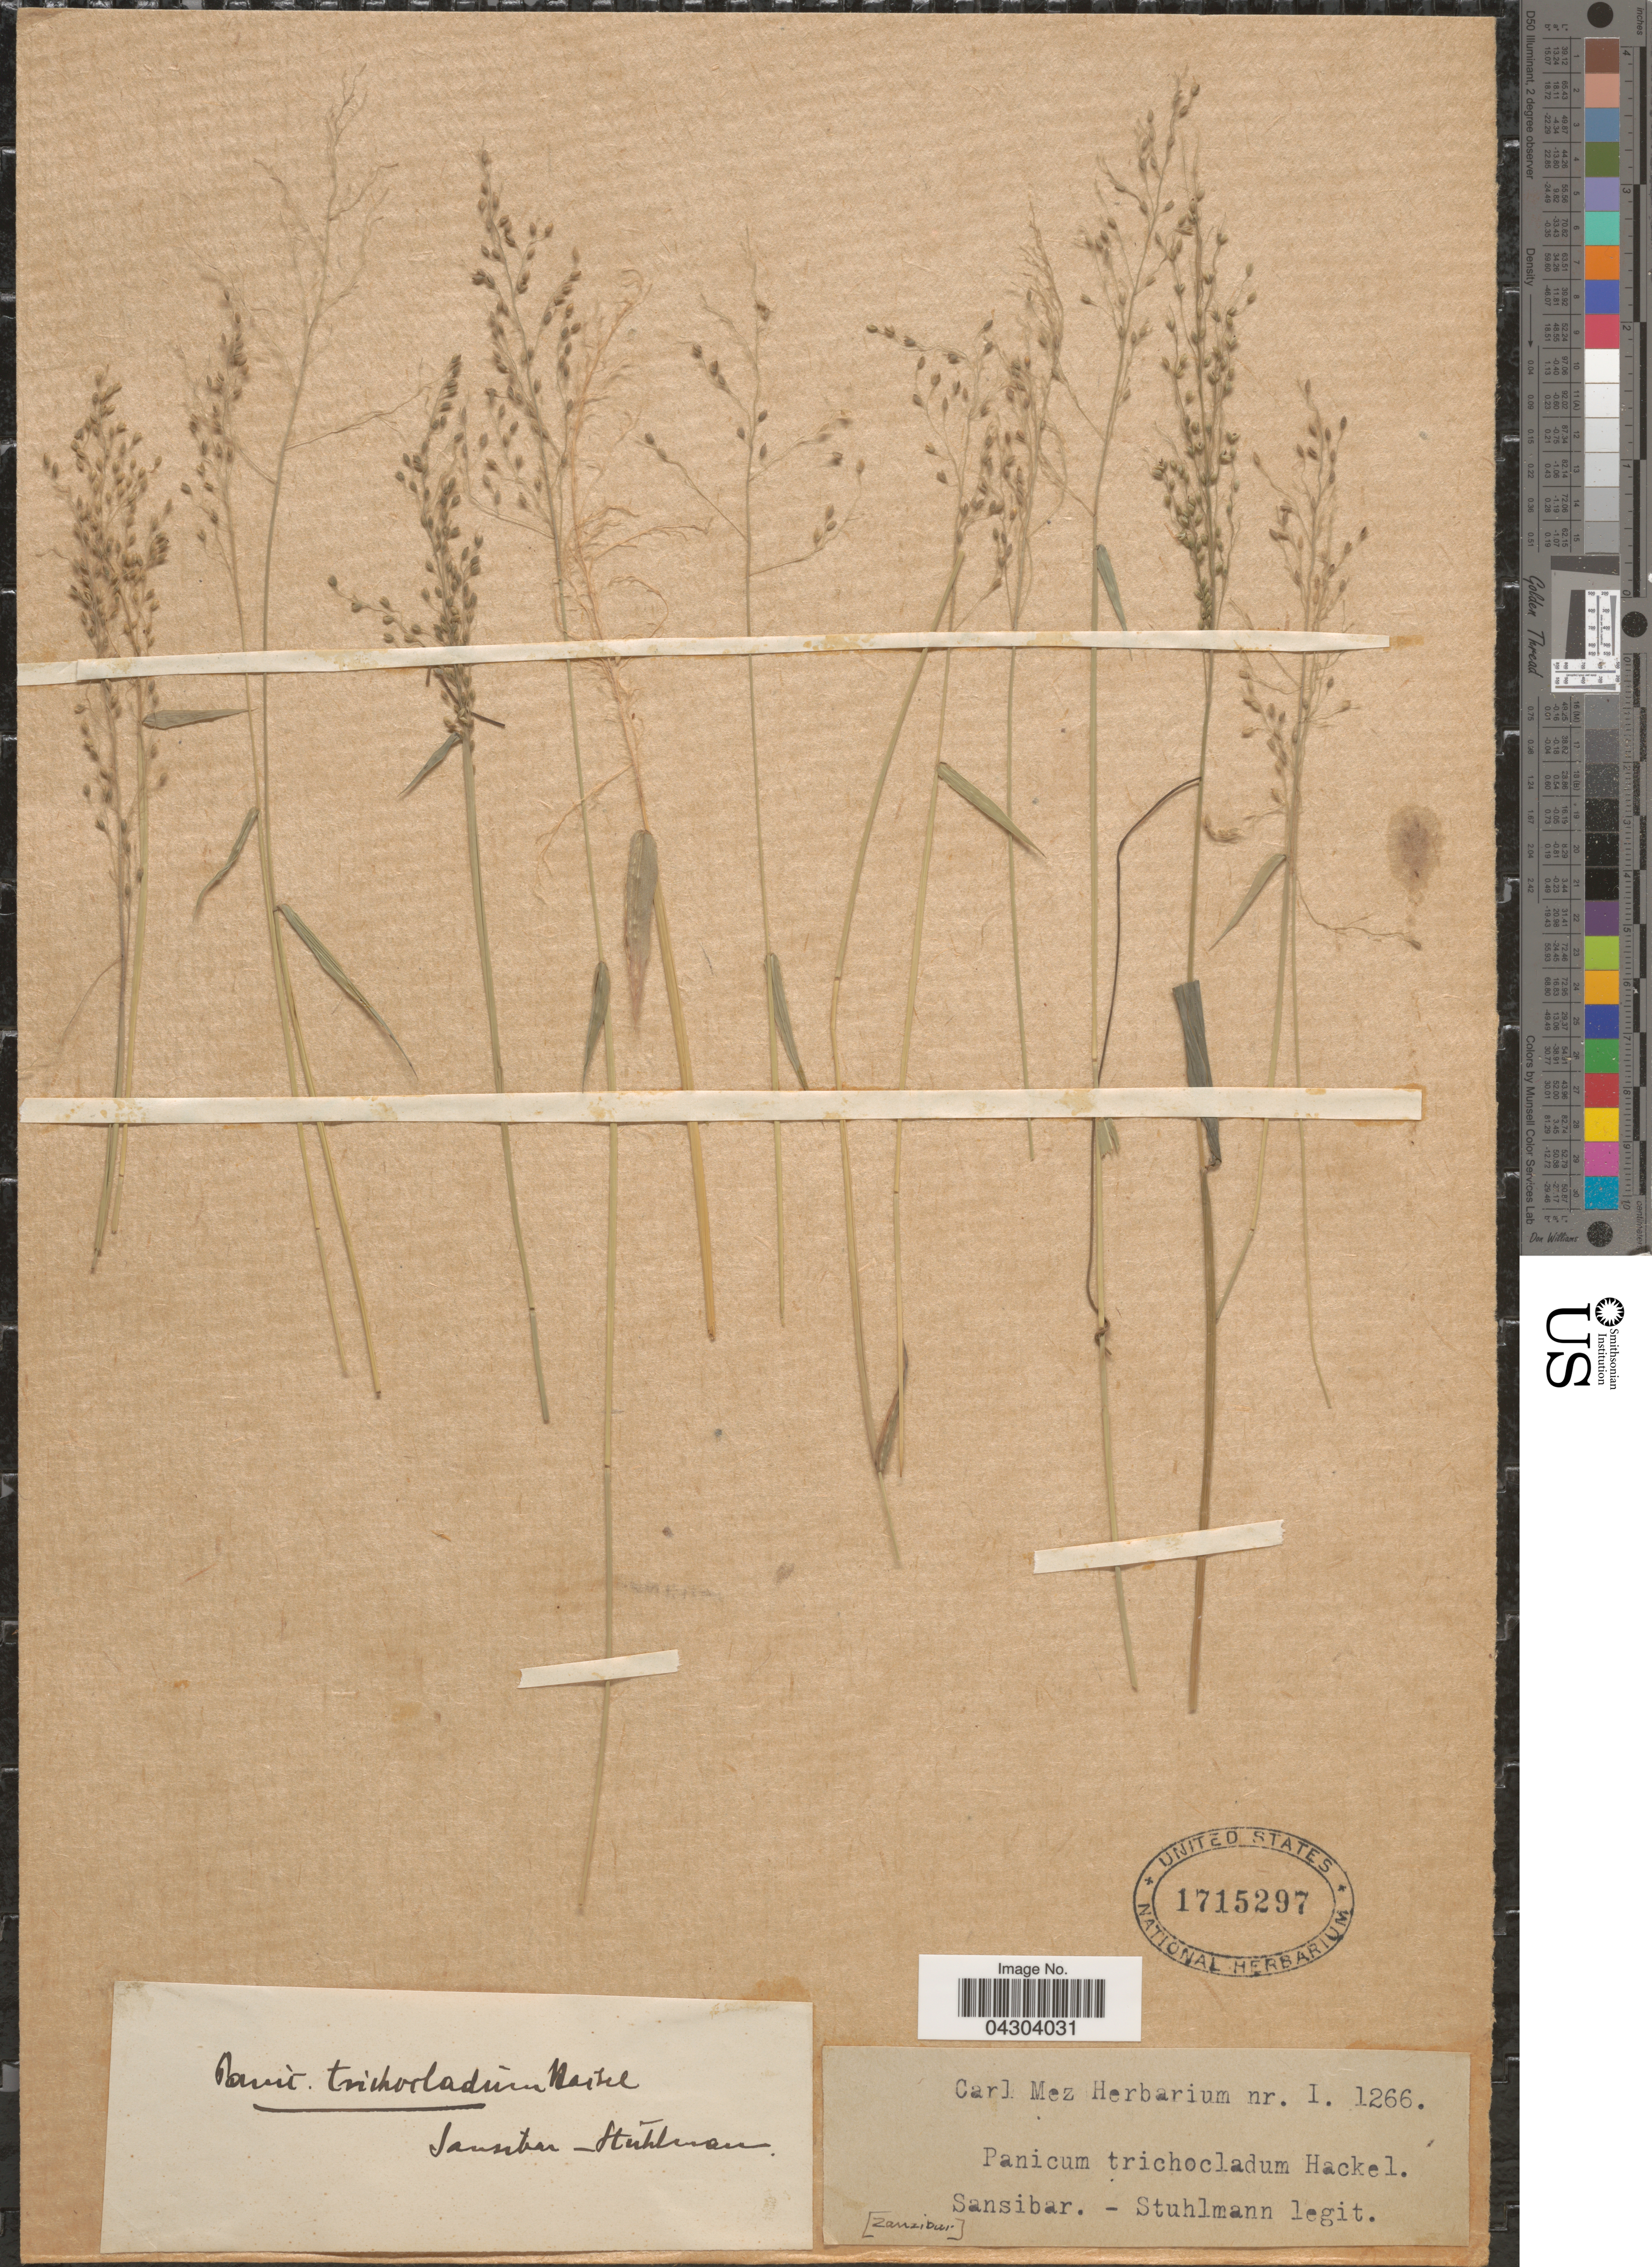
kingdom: Plantae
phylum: Tracheophyta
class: Liliopsida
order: Poales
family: Poaceae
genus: Panicum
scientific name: Panicum trichocladum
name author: Hack. ex K. Schum. in Engl.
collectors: -. Stuhlmann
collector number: I1266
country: Tanzania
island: Zanzibar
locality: Sansibar.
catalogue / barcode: US 1715297